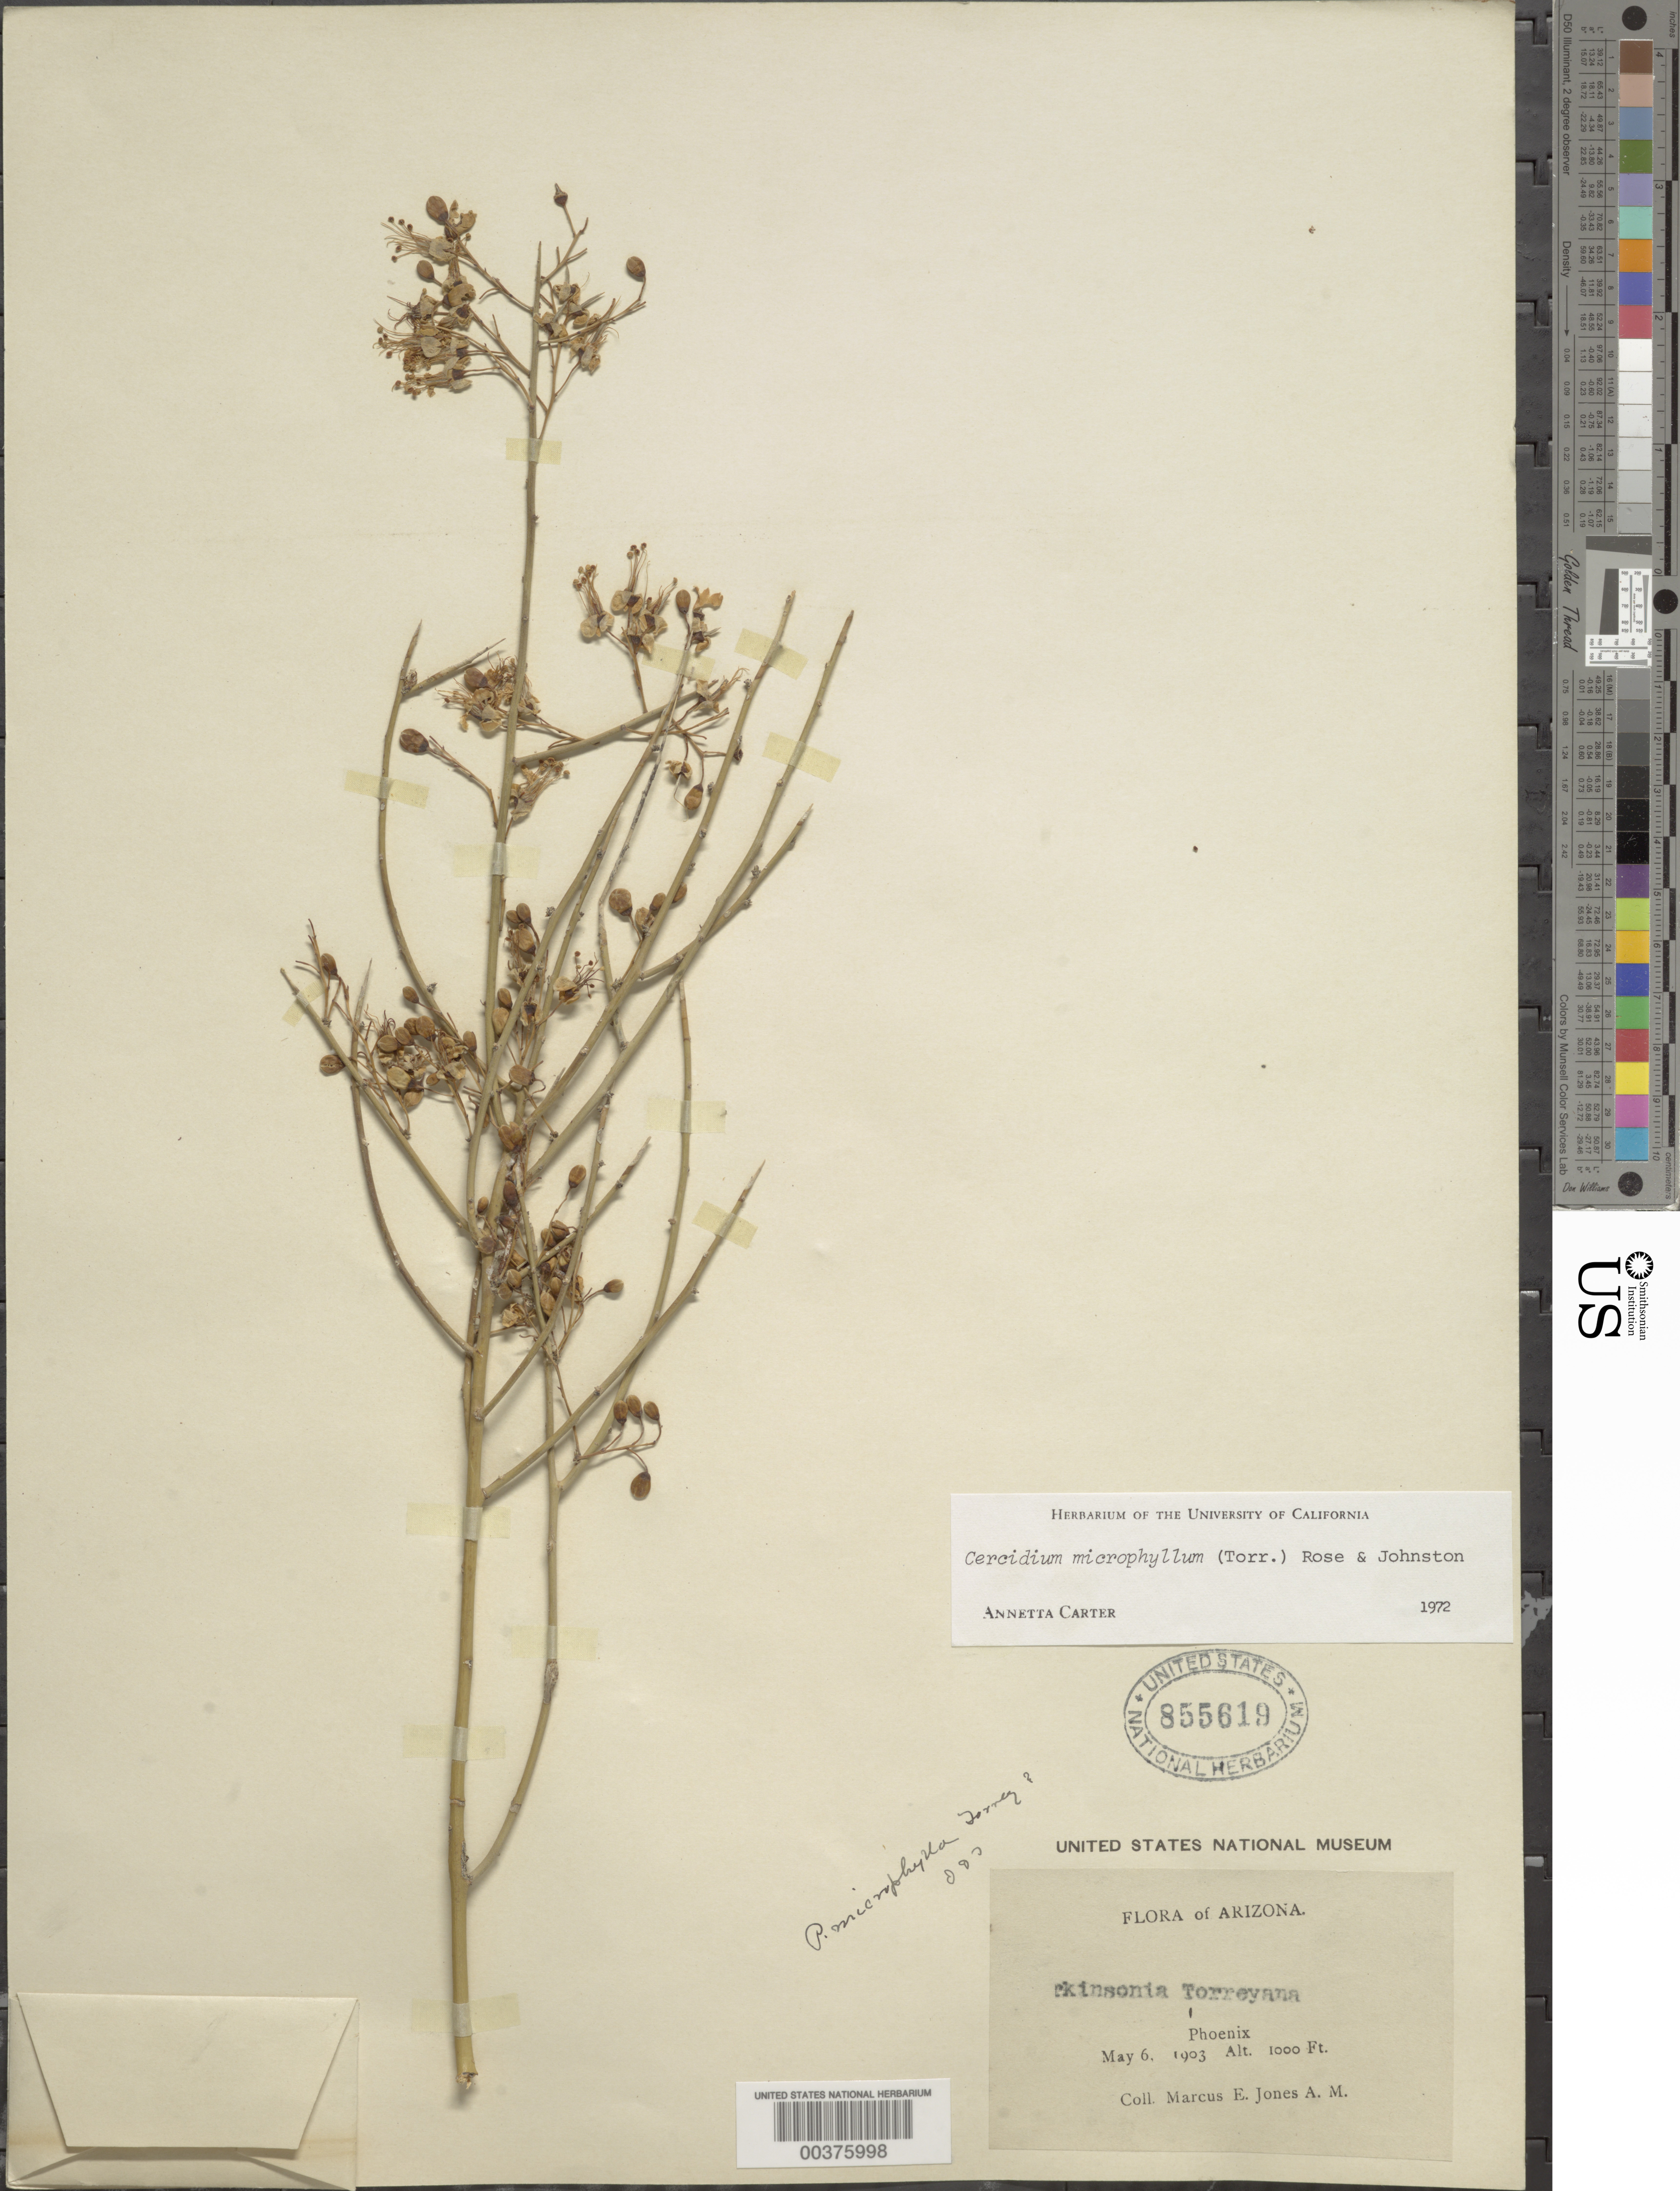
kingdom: Plantae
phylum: Tracheophyta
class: Magnoliopsida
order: Fabales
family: Fabaceae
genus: Parkinsonia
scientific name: Parkinsonia microphylla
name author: Torr.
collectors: M. E. Jones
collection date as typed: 06 May 1903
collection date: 1903-05-06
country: United States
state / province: Arizona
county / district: Maricopa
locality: Phoenix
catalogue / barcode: US 855619